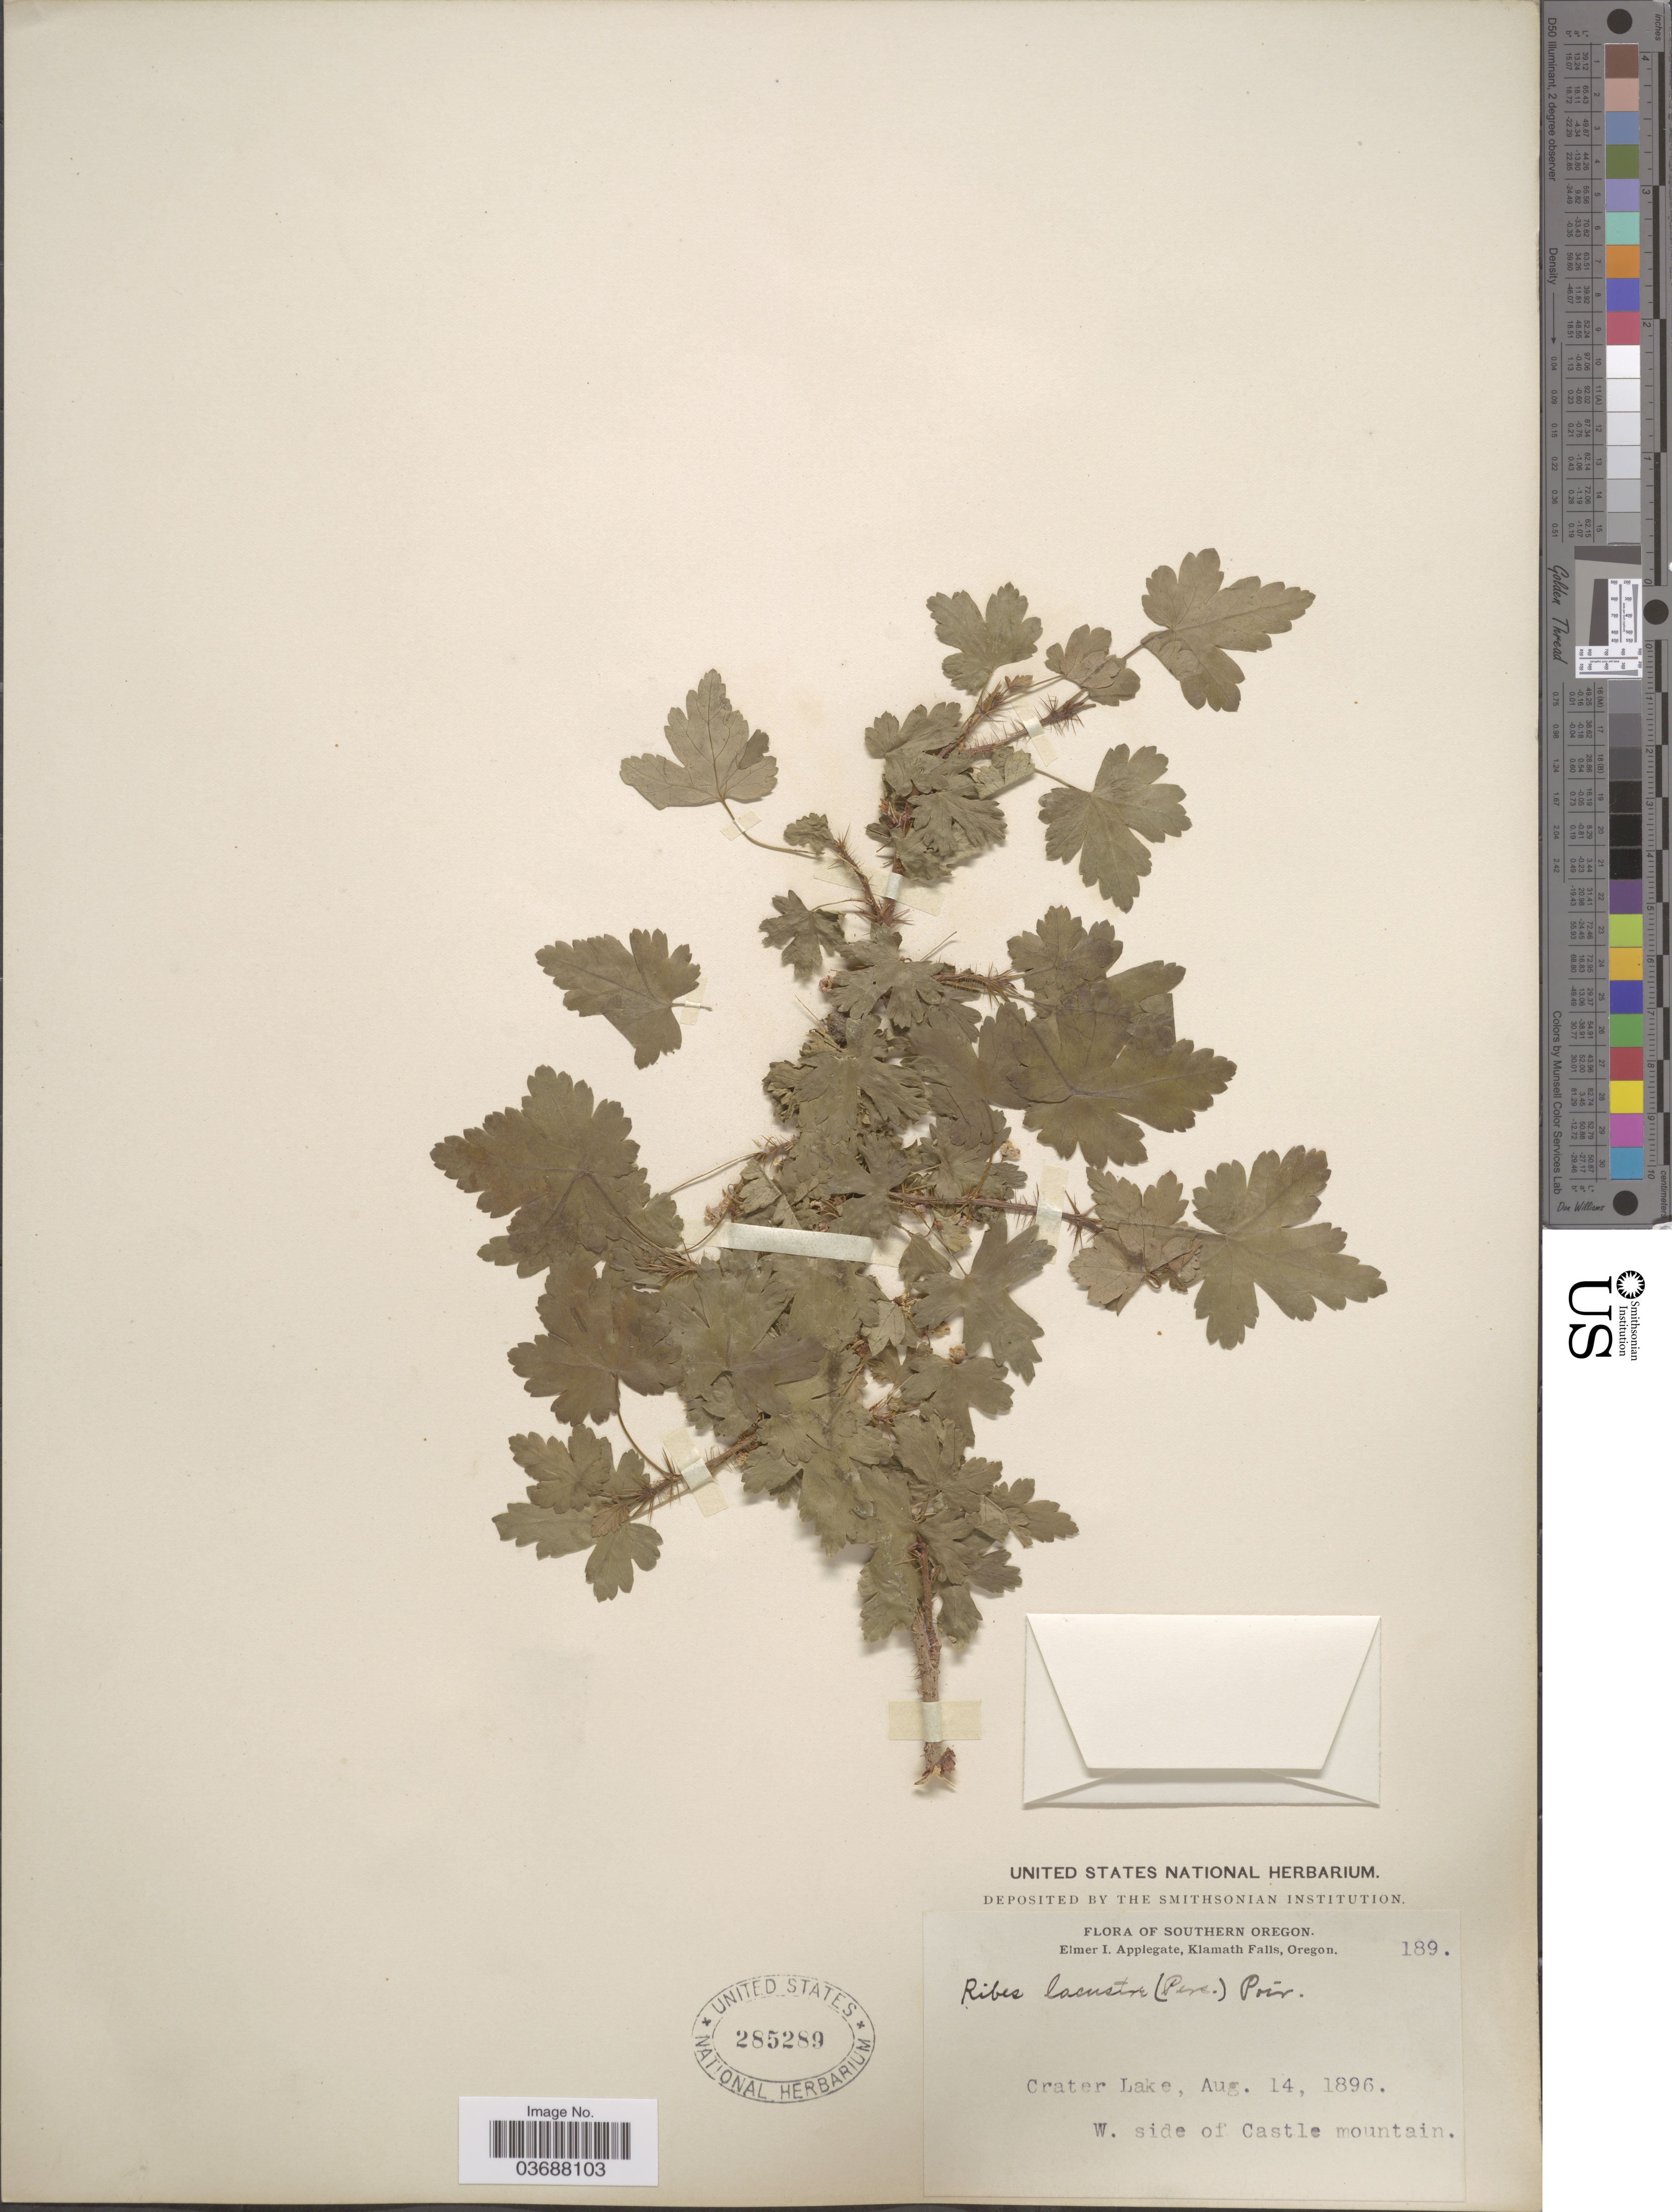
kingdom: Plantae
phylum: Tracheophyta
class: Magnoliopsida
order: Saxifragales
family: Grossulariaceae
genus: Ribes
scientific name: Ribes lacustre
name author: (Pers.) Poir.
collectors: E. I. Applegate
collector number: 189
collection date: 1896-08-14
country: United States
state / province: Oregon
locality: Southern Oregon. Crater Lake. W. side of Castle mountain.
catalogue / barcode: US 285289